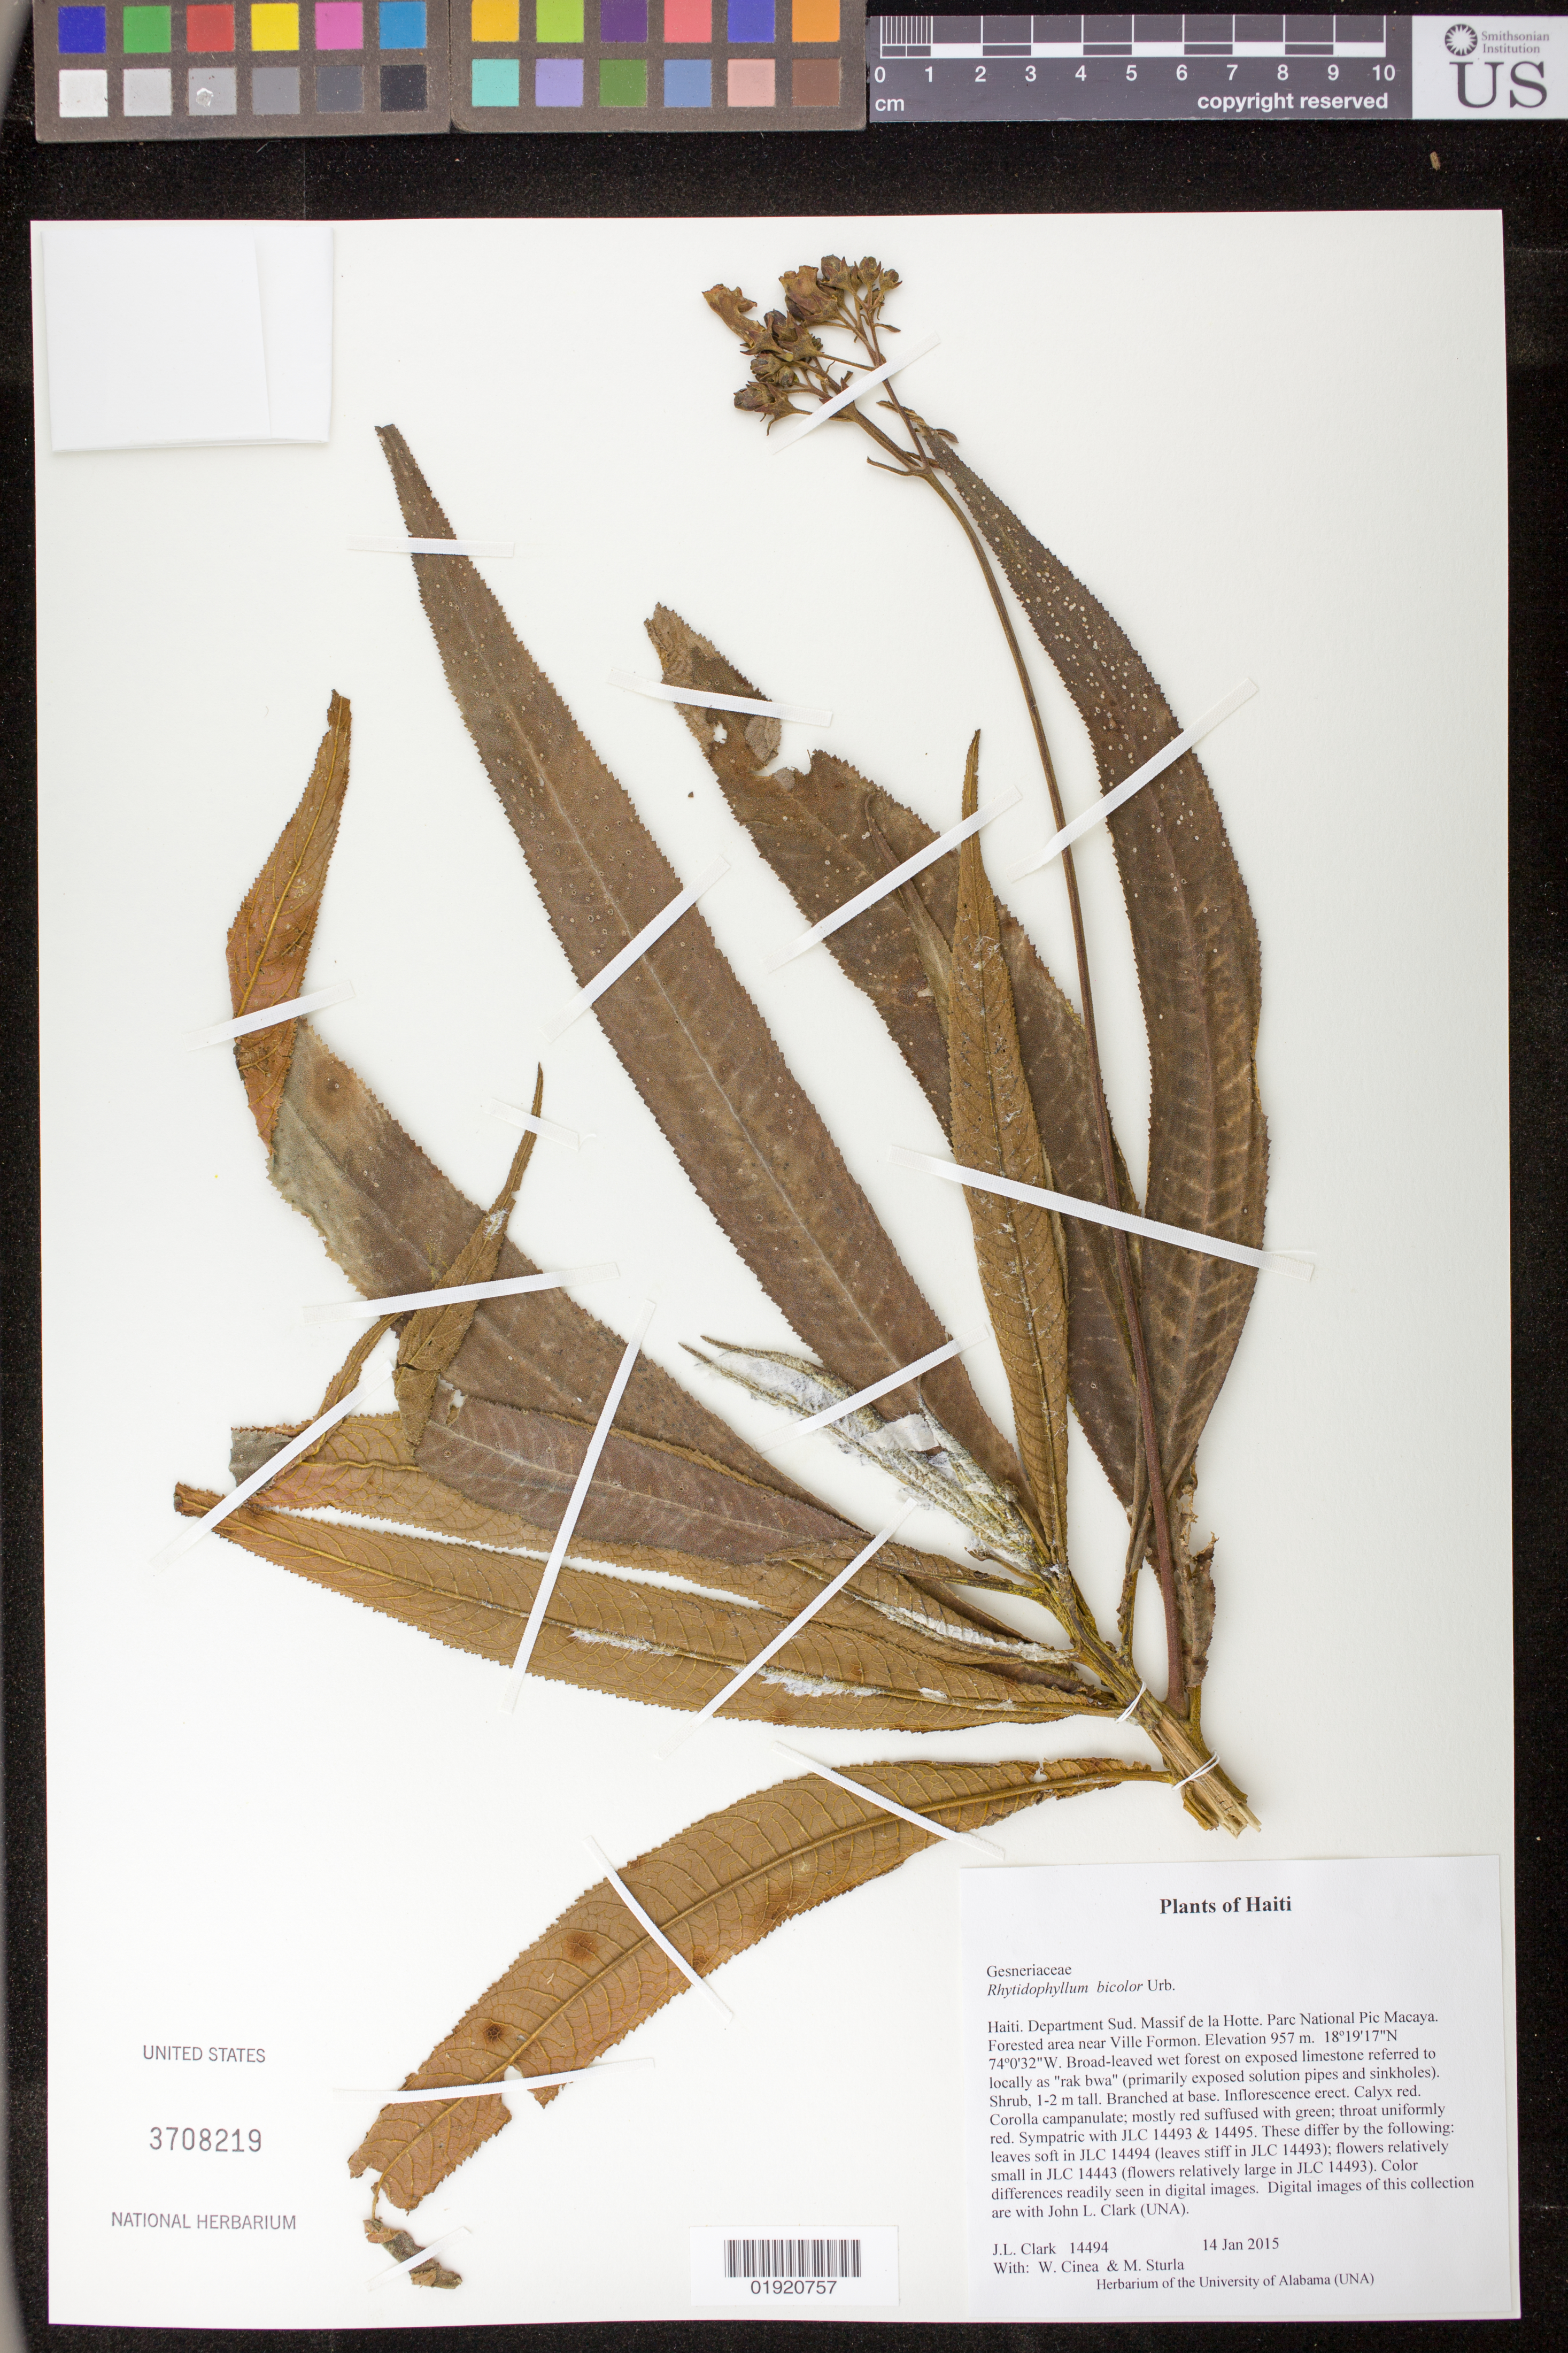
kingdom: Plantae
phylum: Tracheophyta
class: Magnoliopsida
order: Lamiales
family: Gesneriaceae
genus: Gesneria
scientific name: Gesneria bicolor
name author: (Urban) Simon Joly & J.L. Clark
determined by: Skog, Laurence E.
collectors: J. L. Clark, W. Cinea & M. Sturla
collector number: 14494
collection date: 2015-01-14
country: Haiti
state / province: Sud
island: Hispaniola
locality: Haiti. Department Sud. Massif de la Hotte. Parc National Pic Macaya. Forested area near Ville Formon.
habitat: Broad-leaved wet forest on exposed limestone referred to locally as "rak bwa".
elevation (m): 957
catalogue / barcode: US 3708219